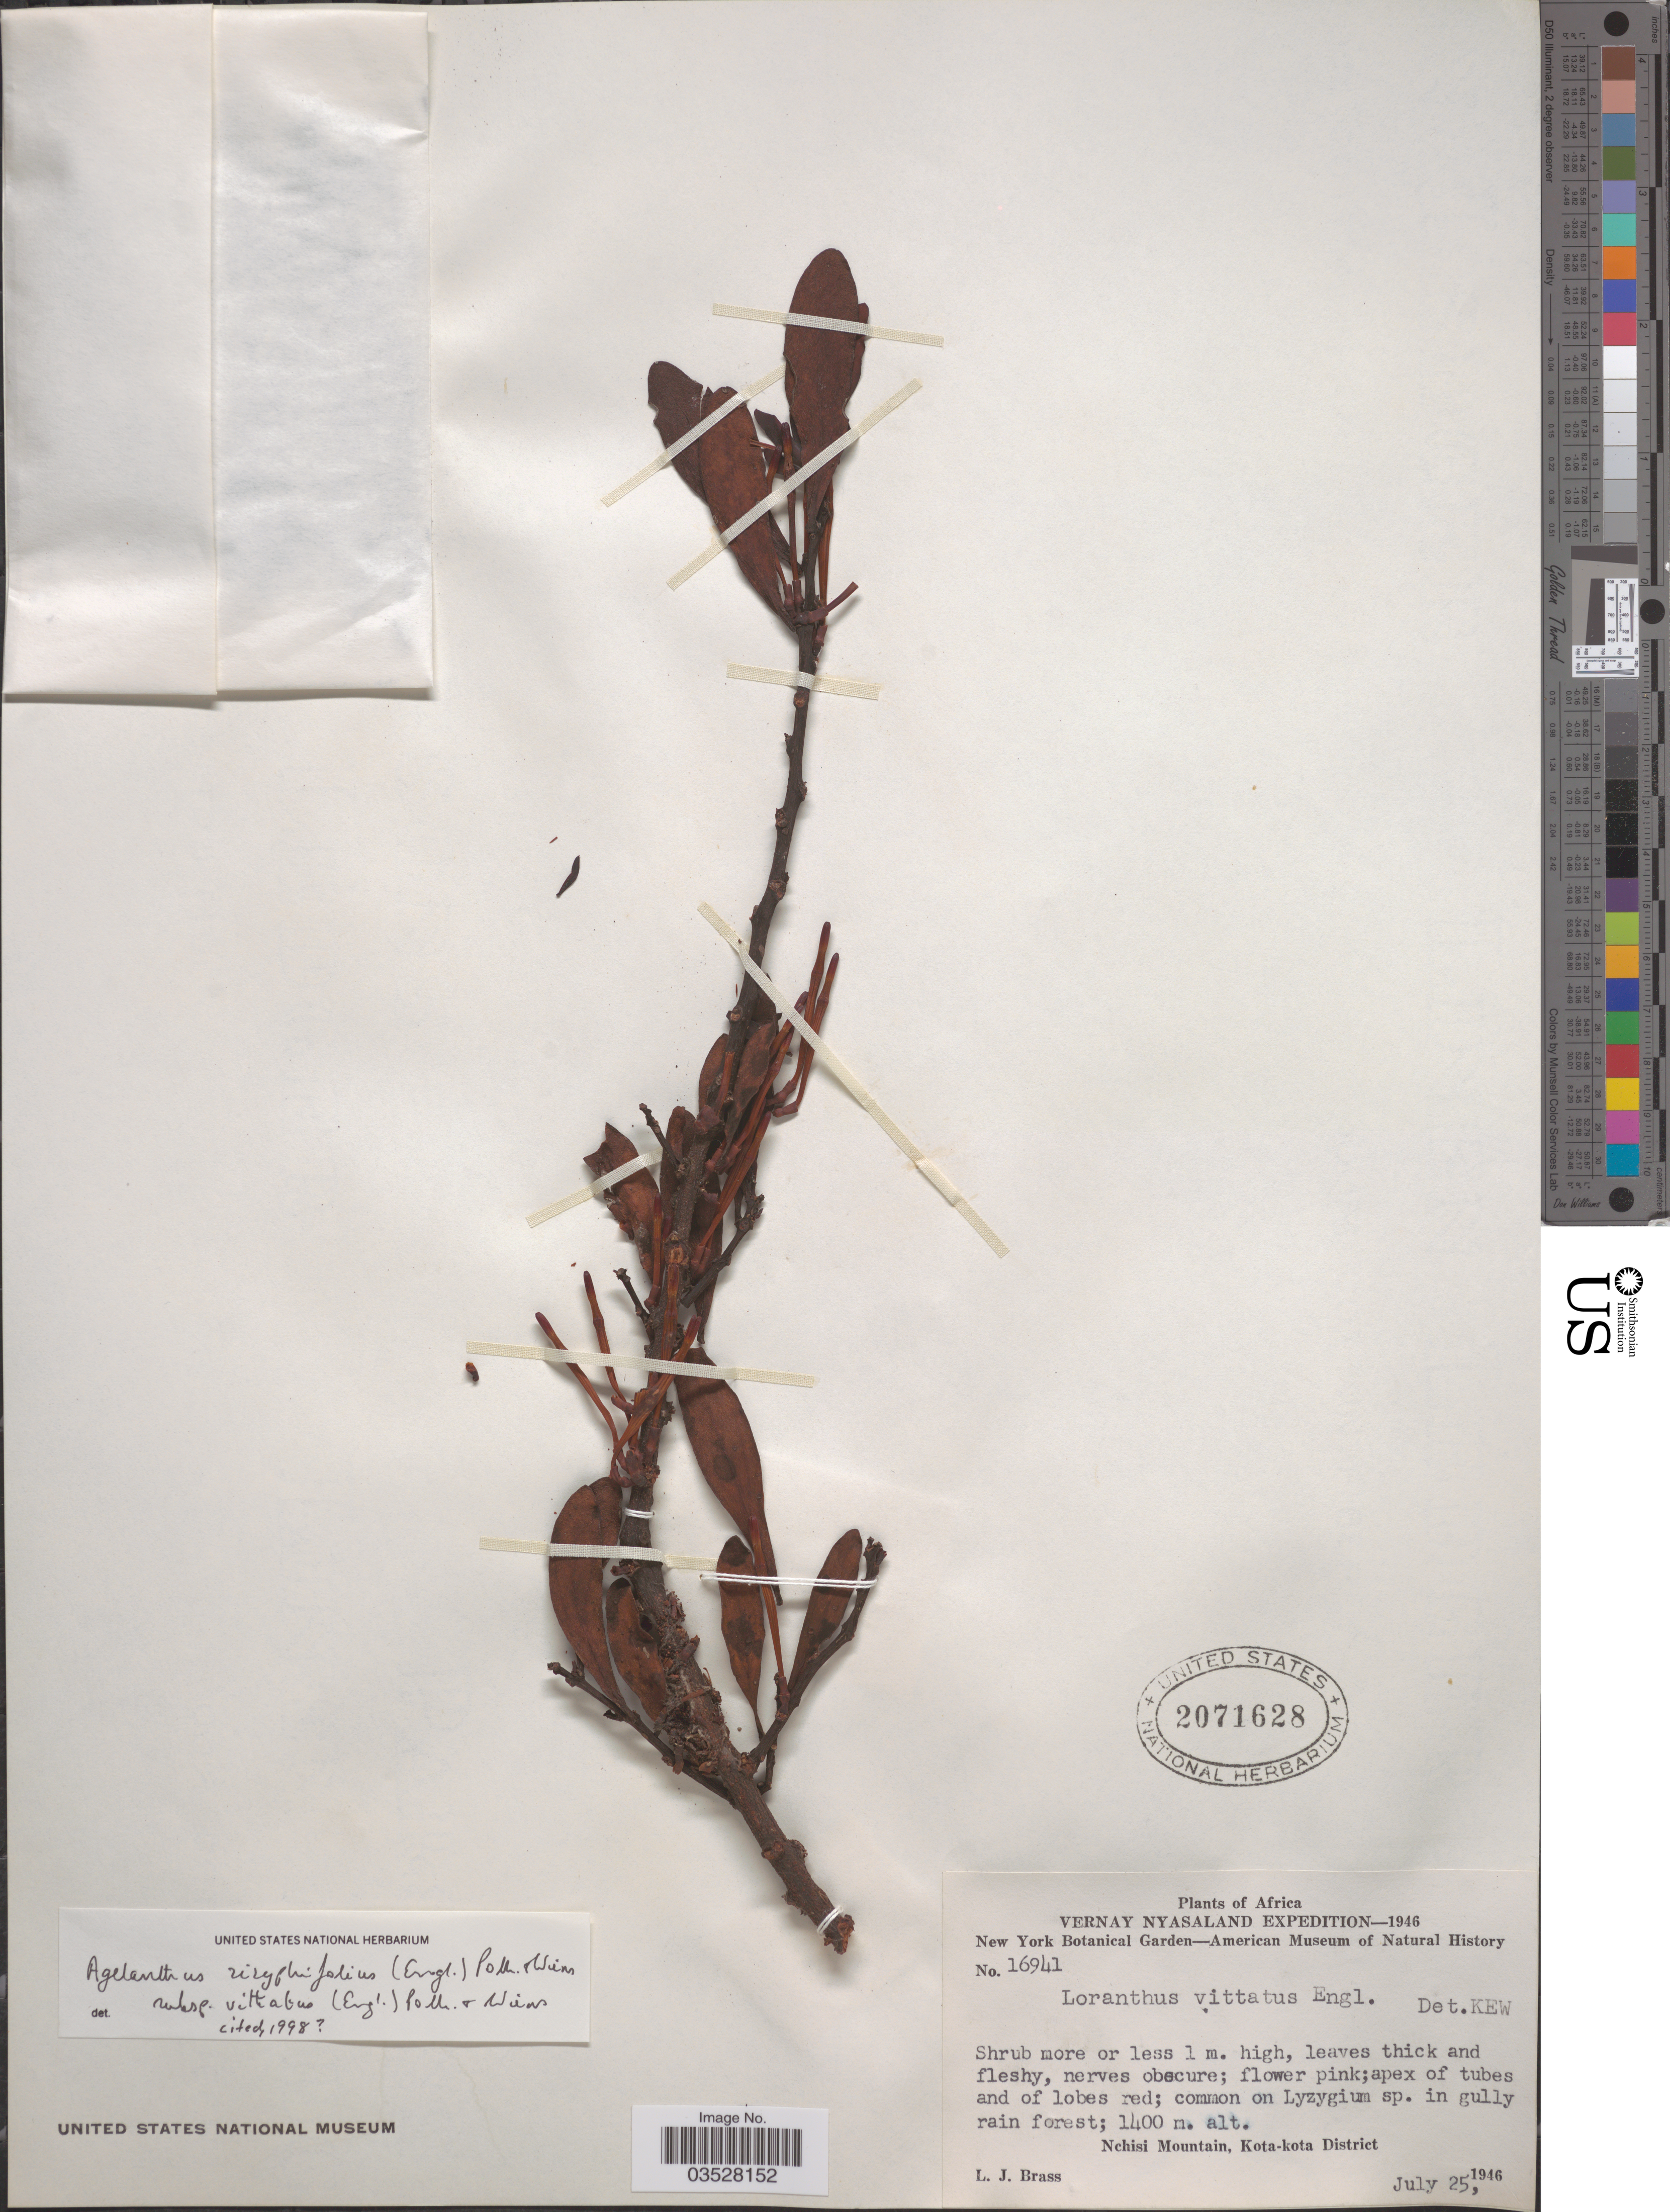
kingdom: Plantae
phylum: Tracheophyta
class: Magnoliopsida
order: Santalales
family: Loranthaceae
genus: Agelanthus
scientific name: Agelanthus zizyphifolius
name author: (Engl.) Polhill & Wiens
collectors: L. J. Brass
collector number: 16941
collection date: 1946-07-25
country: Malawi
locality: Vernay Nyasaland. Nchisi Mountain, Kota-kota District.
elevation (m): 1400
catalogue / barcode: US 2071628